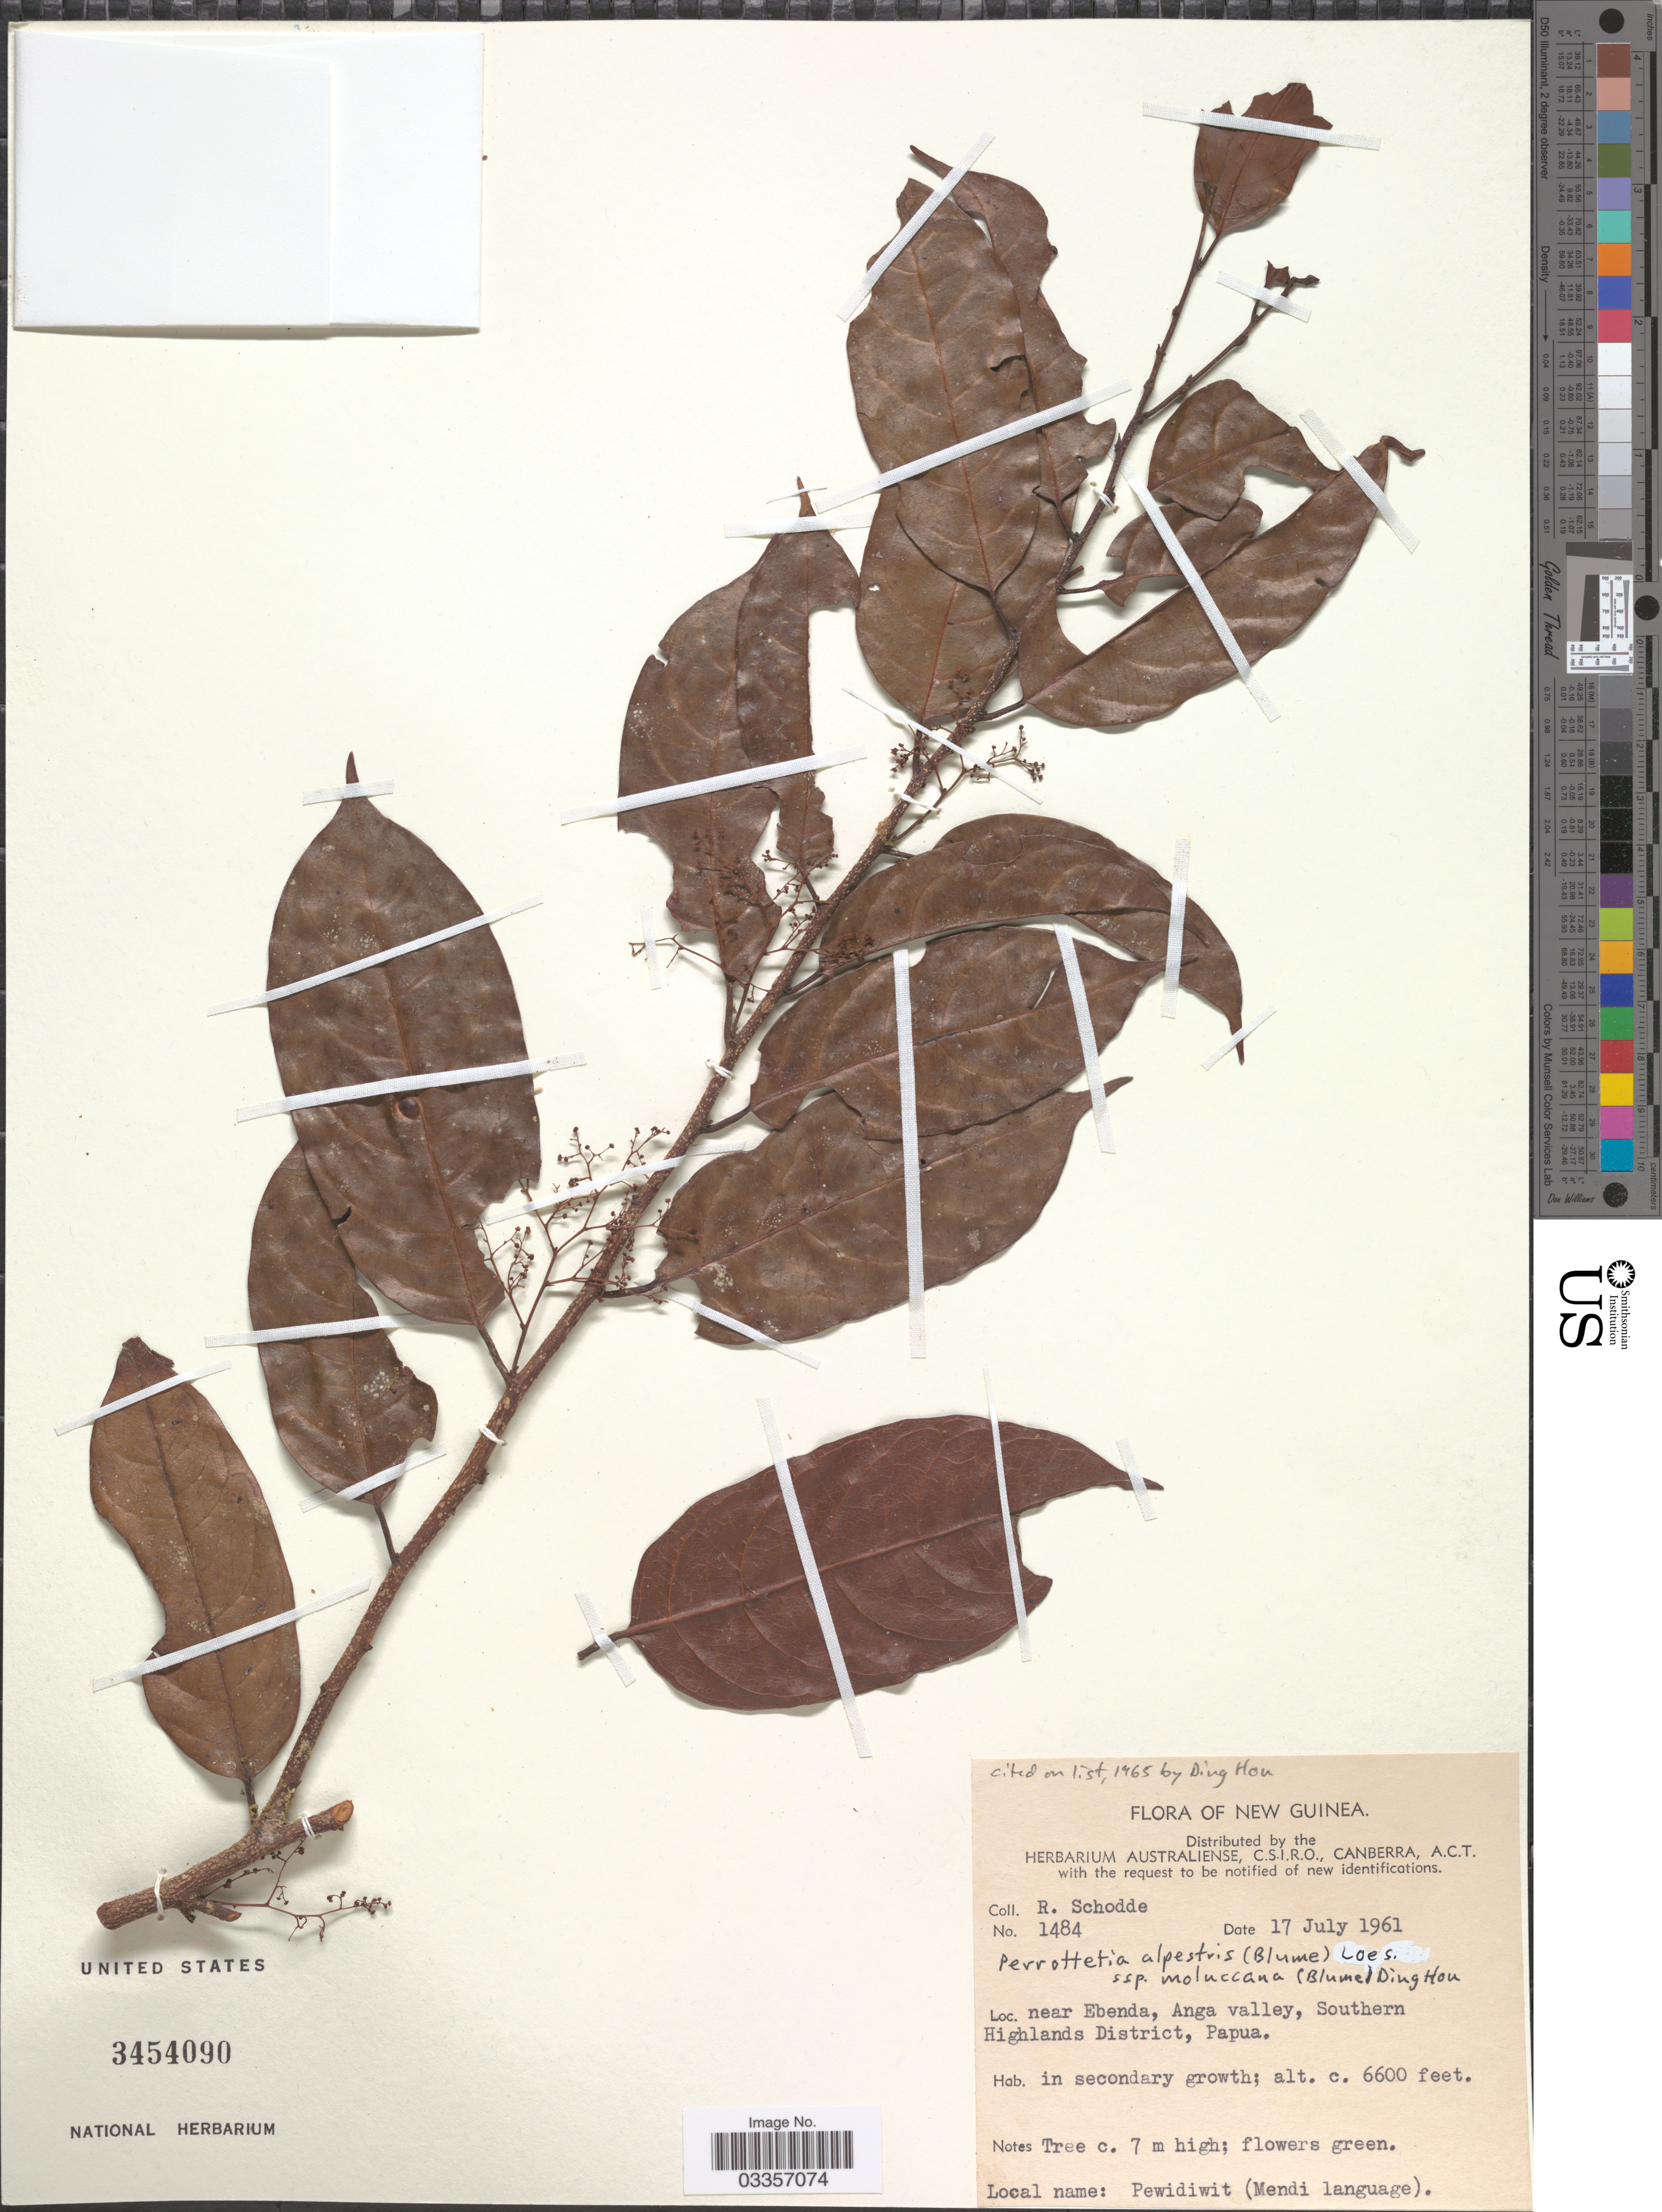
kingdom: Plantae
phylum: Tracheophyta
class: Magnoliopsida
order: Huerteales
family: Dipentodontaceae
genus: Perrottetia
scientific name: Perrottetia alpestris subsp. moluccana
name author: (Blume) Ding Hou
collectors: R. Schodde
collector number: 1484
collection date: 1961-07-17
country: Papua New Guinea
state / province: Southern Highlands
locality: New Guinea, near Ebenda, Anga valley, Southern Highlands District, Papua.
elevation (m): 2012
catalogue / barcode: US 3454090